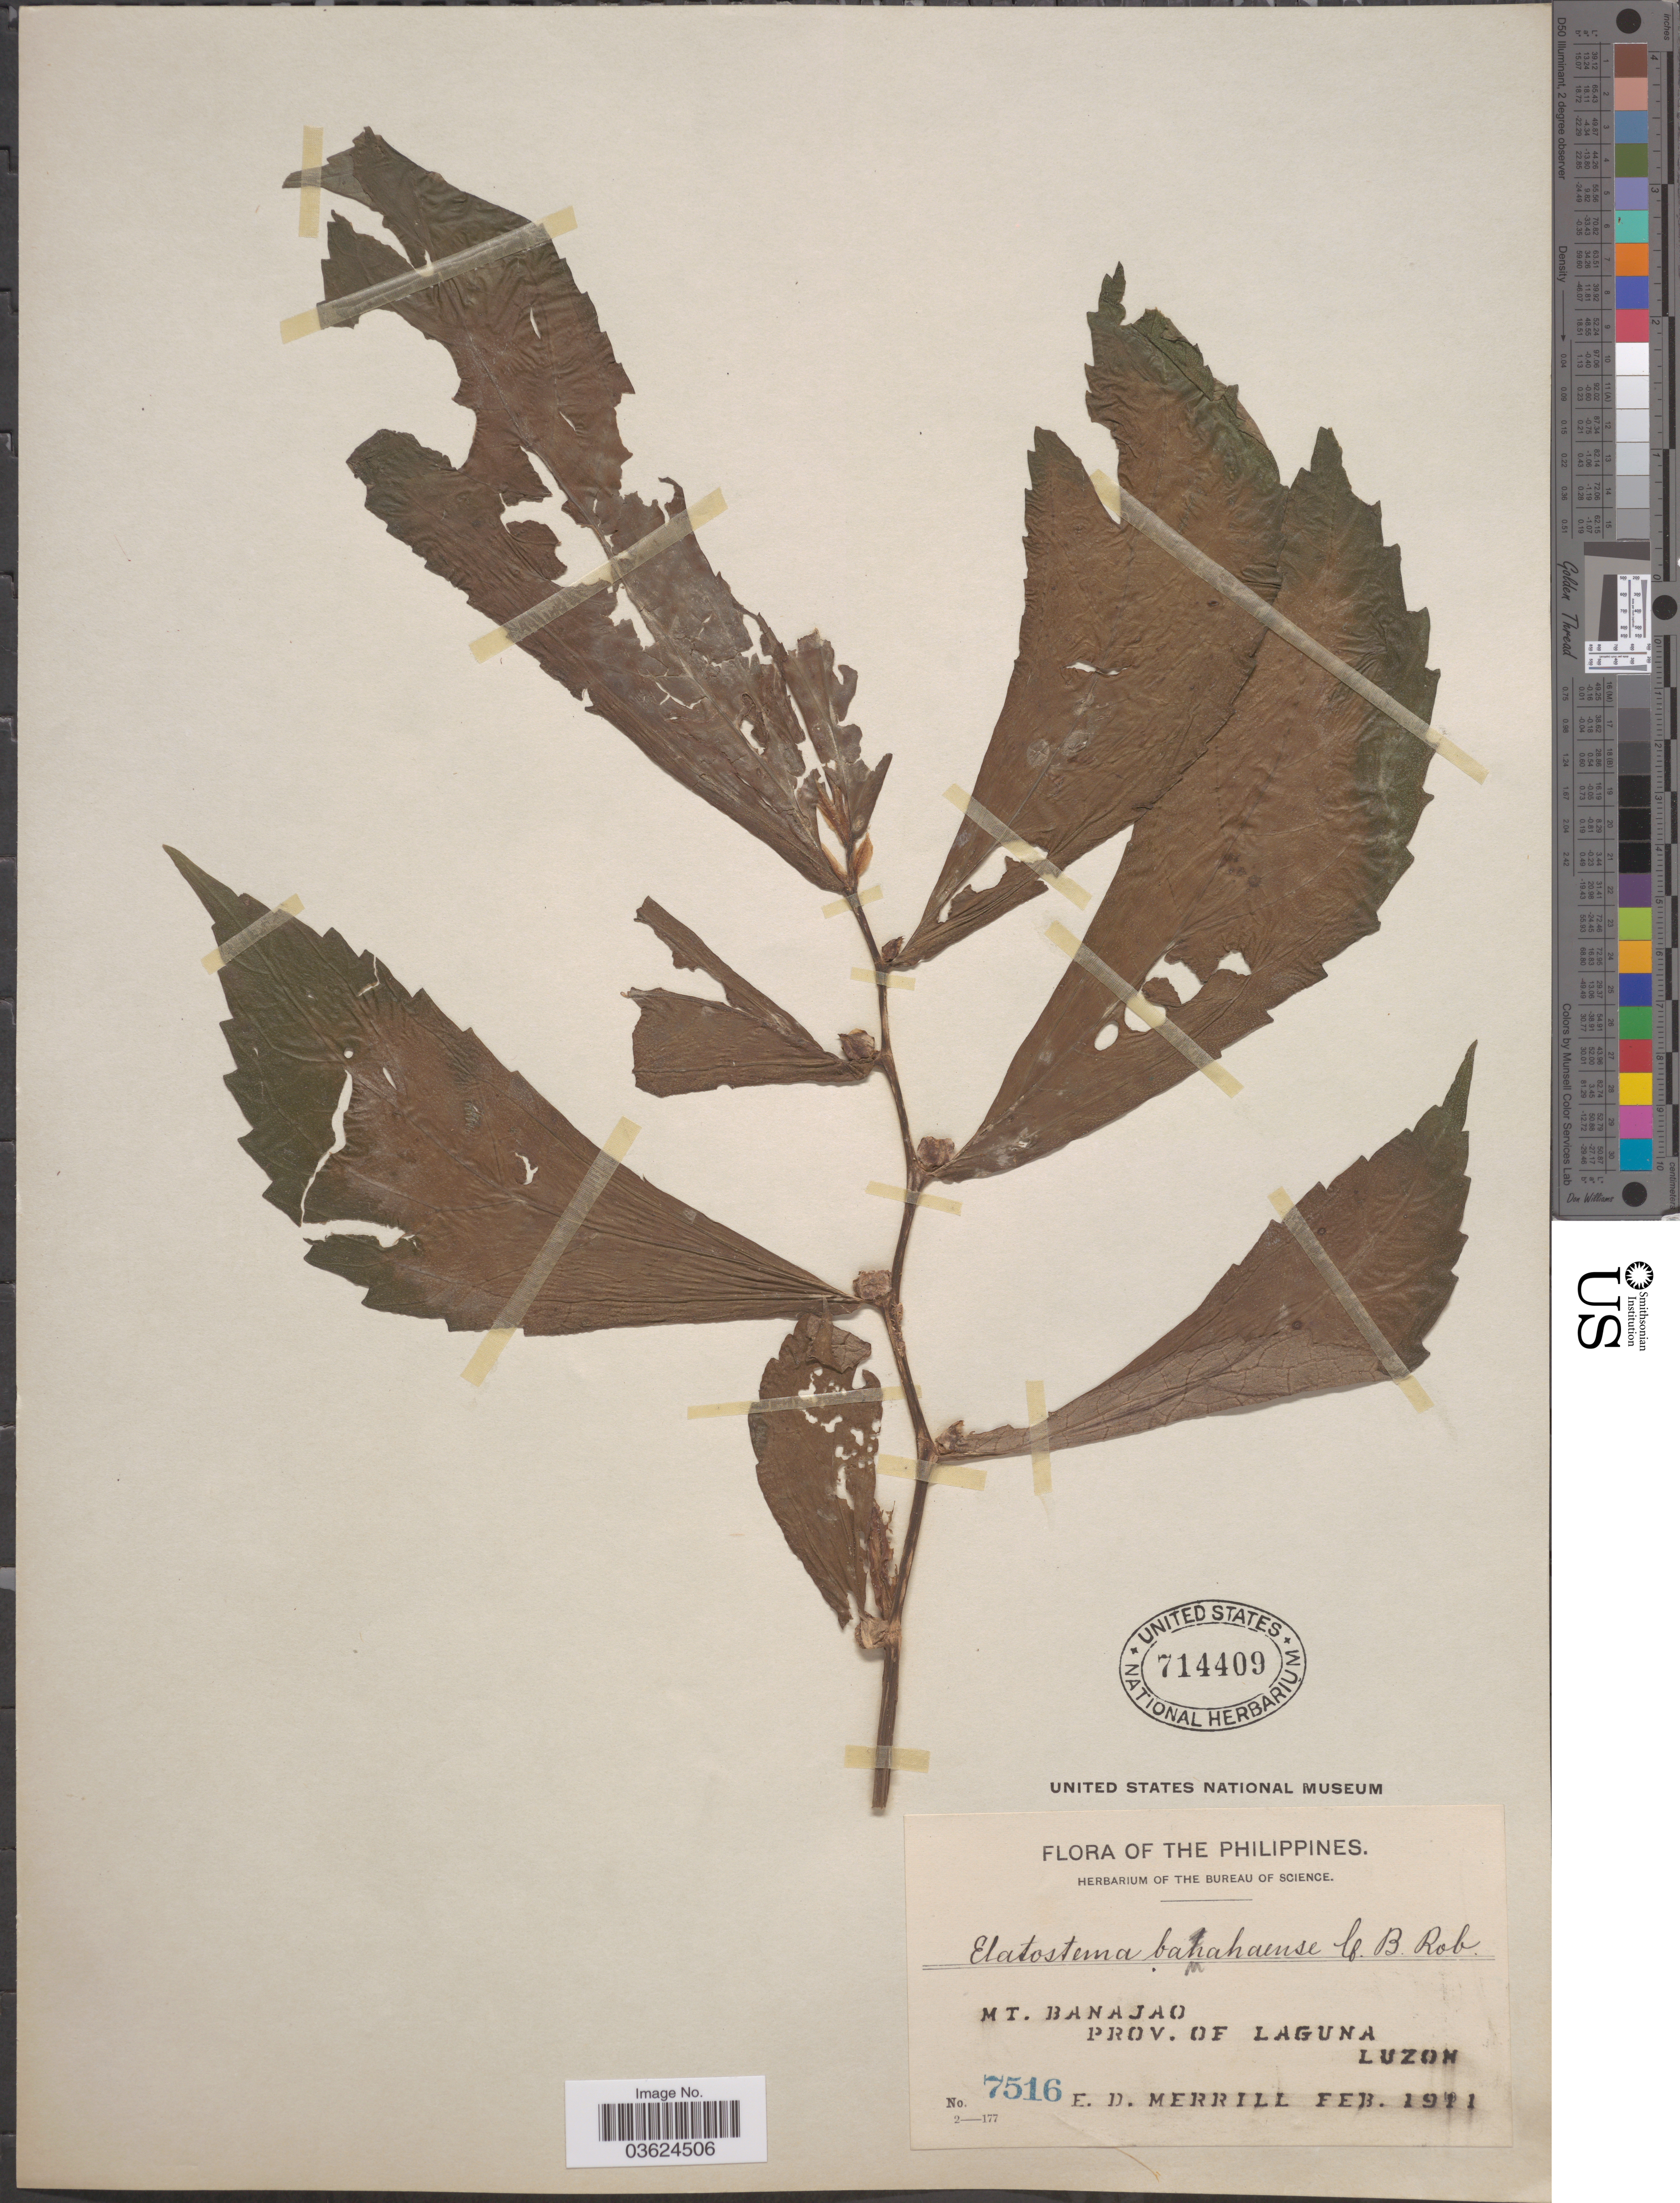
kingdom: Plantae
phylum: Tracheophyta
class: Magnoliopsida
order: Rosales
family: Urticaceae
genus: Elatostema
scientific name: Elatostema banahaense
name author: C.B. Rob.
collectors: E. D. Merrill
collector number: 7516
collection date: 1911-02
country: Philippines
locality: Mt. Banajao, Prov. of Laguna, Luzon.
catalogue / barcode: US 714409